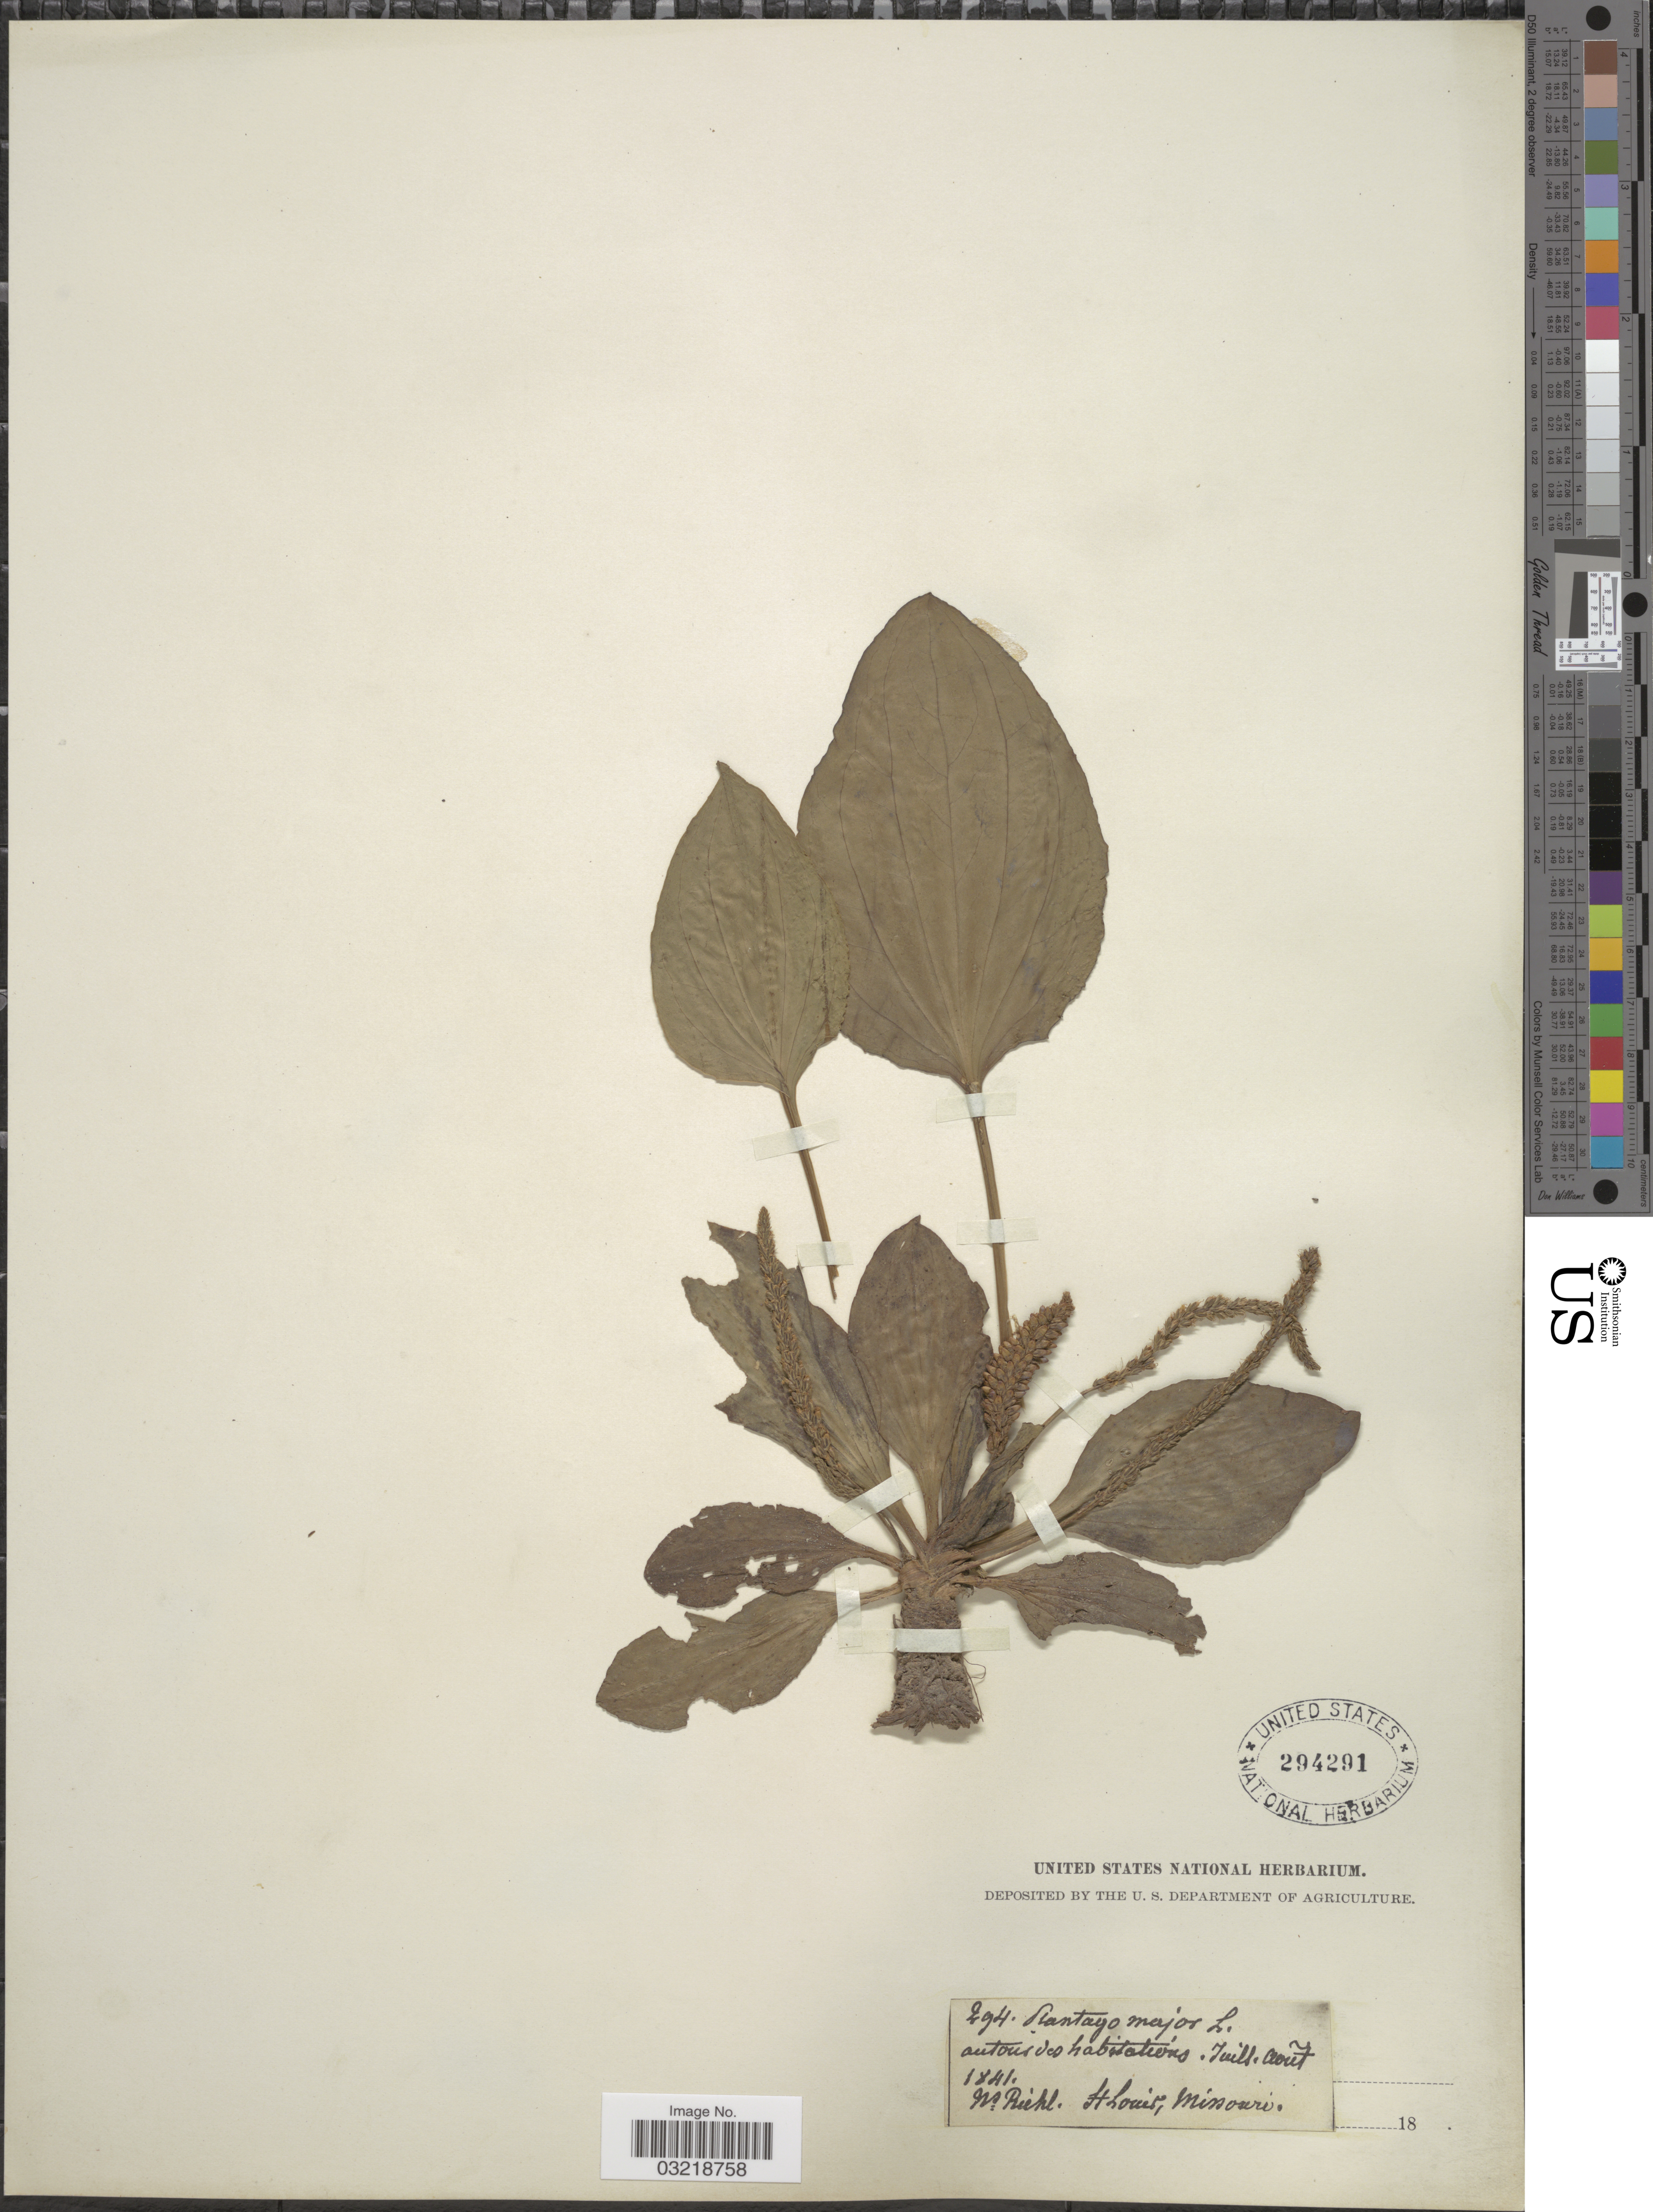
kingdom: Plantae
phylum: Tracheophyta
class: Magnoliopsida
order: Lamiales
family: Plantaginaceae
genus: Plantago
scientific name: Plantago major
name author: L.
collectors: N. Riehl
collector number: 294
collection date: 1841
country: United States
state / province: Missouri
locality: St. Louis.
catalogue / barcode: US 294291